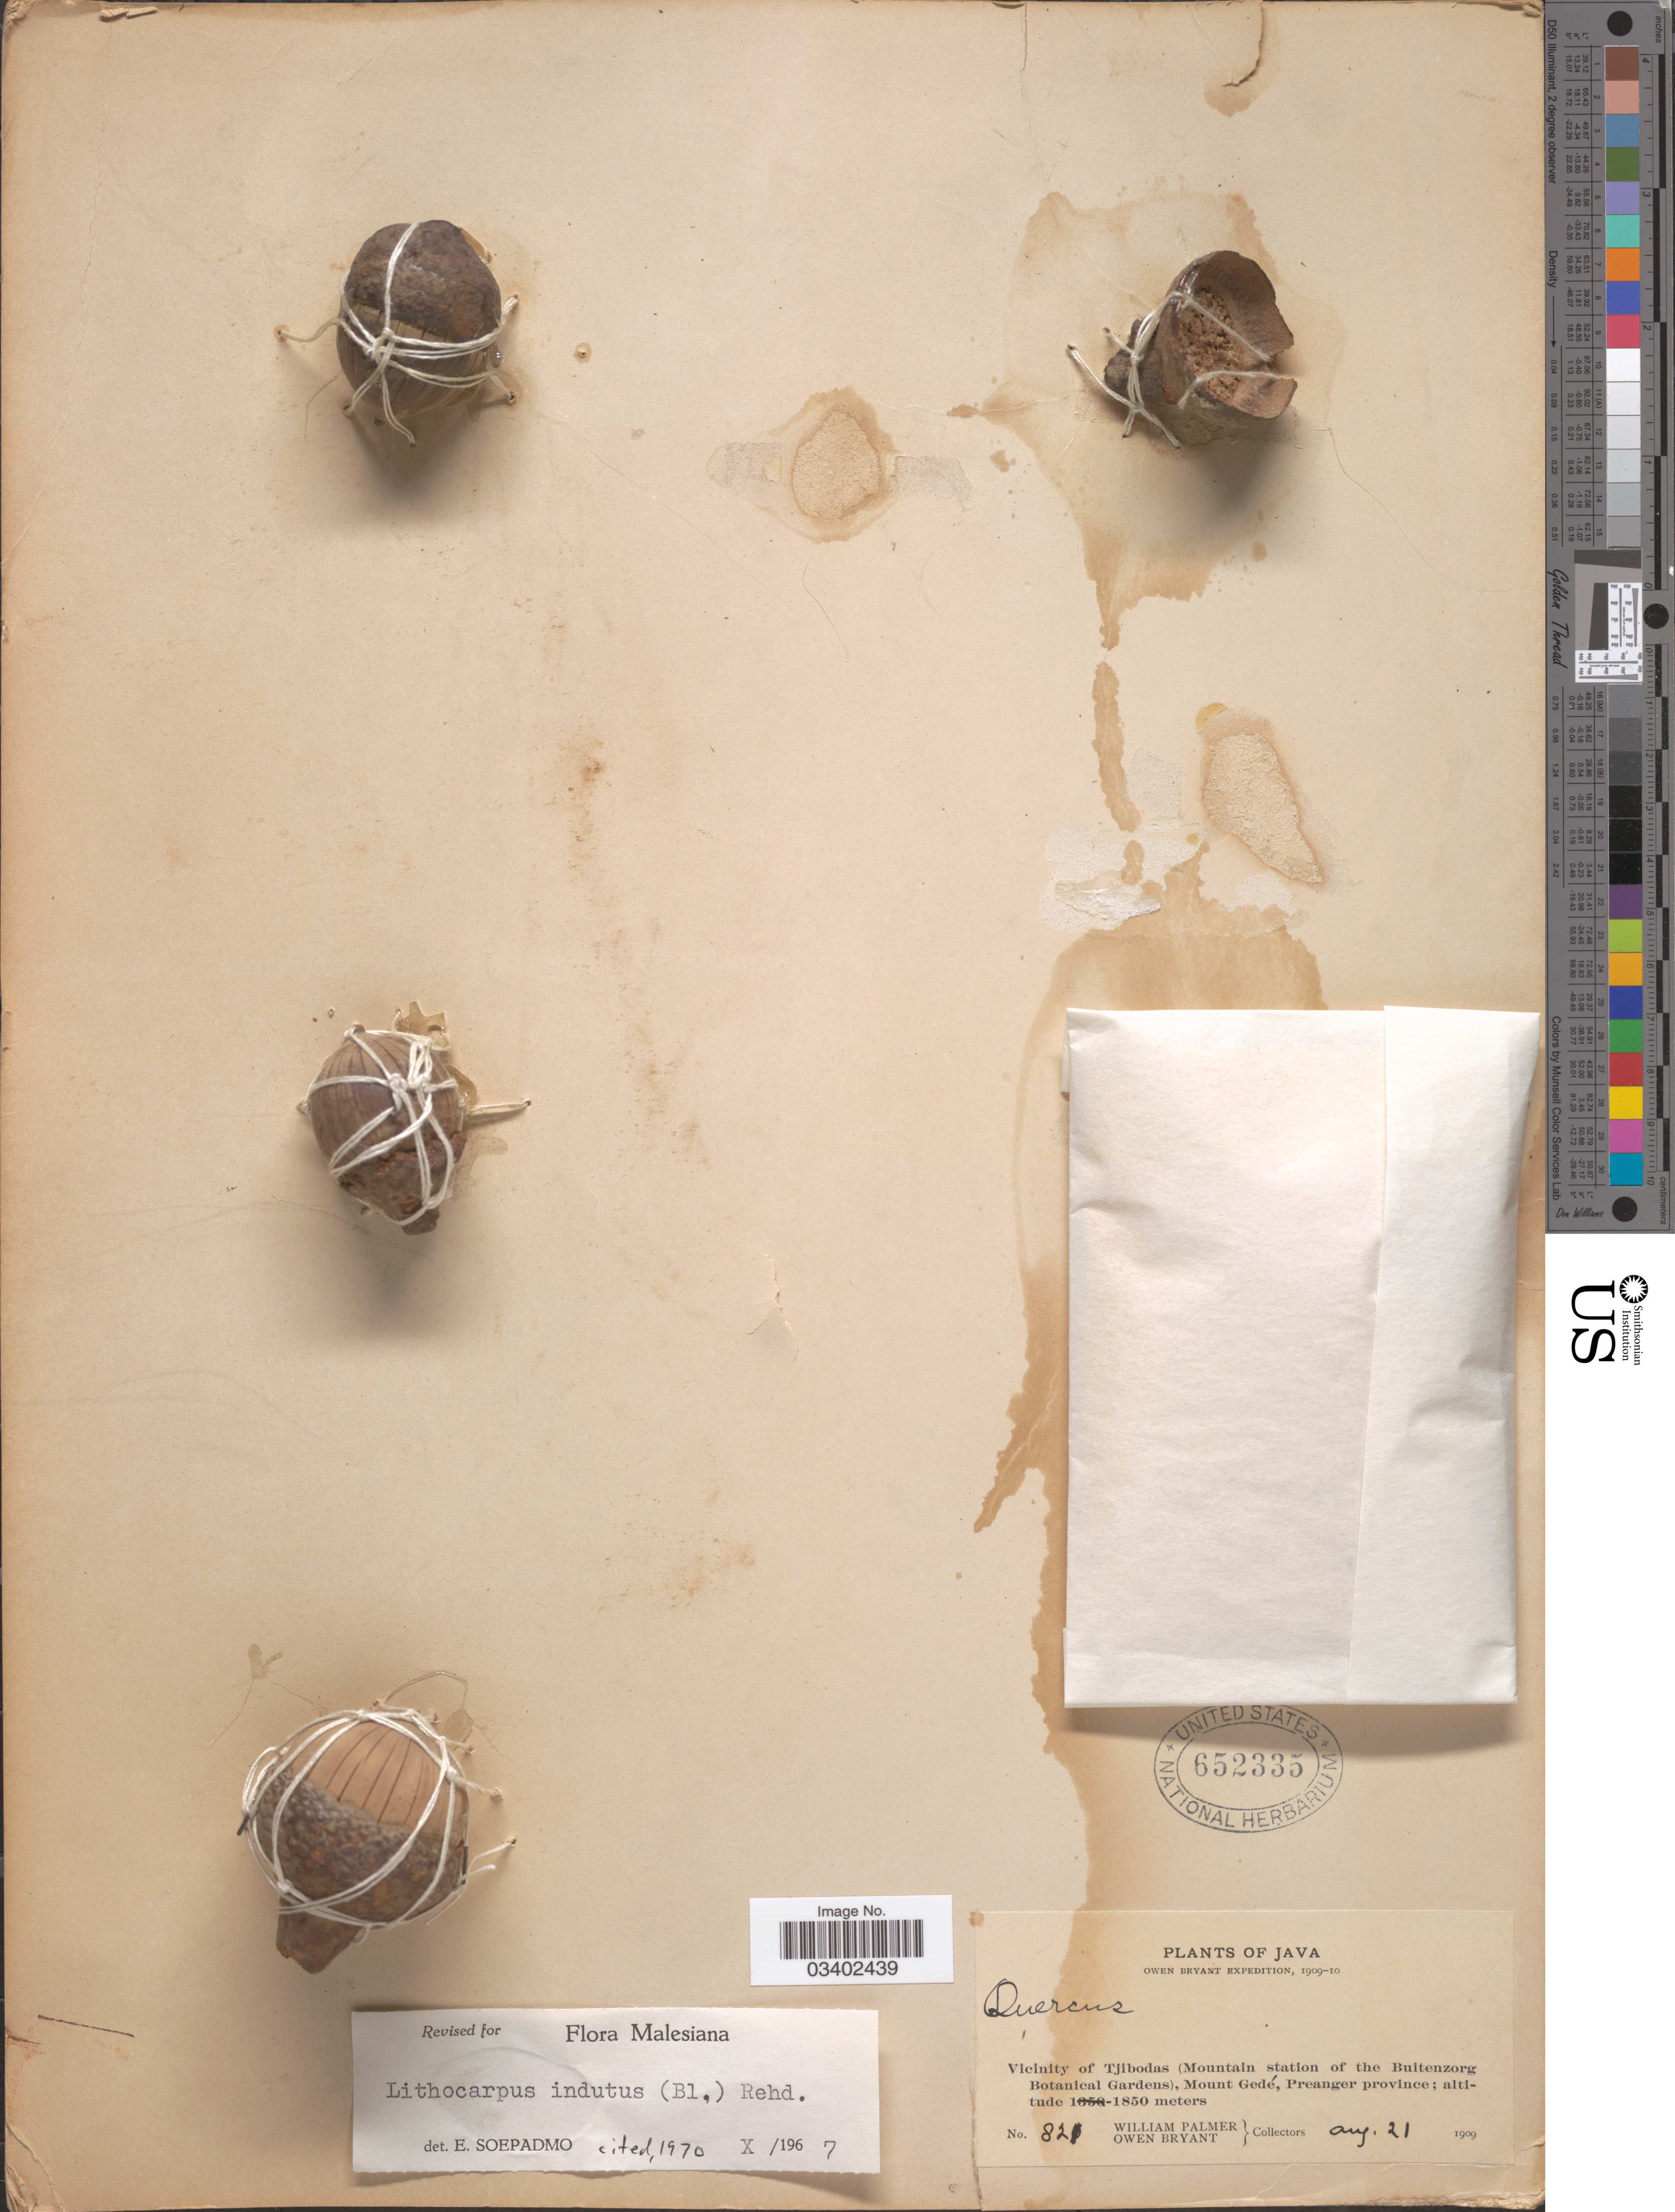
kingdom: Plantae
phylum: Tracheophyta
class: Magnoliopsida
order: Fagales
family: Fagaceae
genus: Lithocarpus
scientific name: Lithocarpus indutus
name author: (Blume) Rehder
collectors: W. Palmer & O. Bryant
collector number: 821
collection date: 1909-08-21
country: Indonesia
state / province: Java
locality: Vicinity of Tjibodas (Mountain station of the Buitenzorg Botanical Gardens), Mount Gedé, Preanger province.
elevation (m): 1850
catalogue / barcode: US 652335